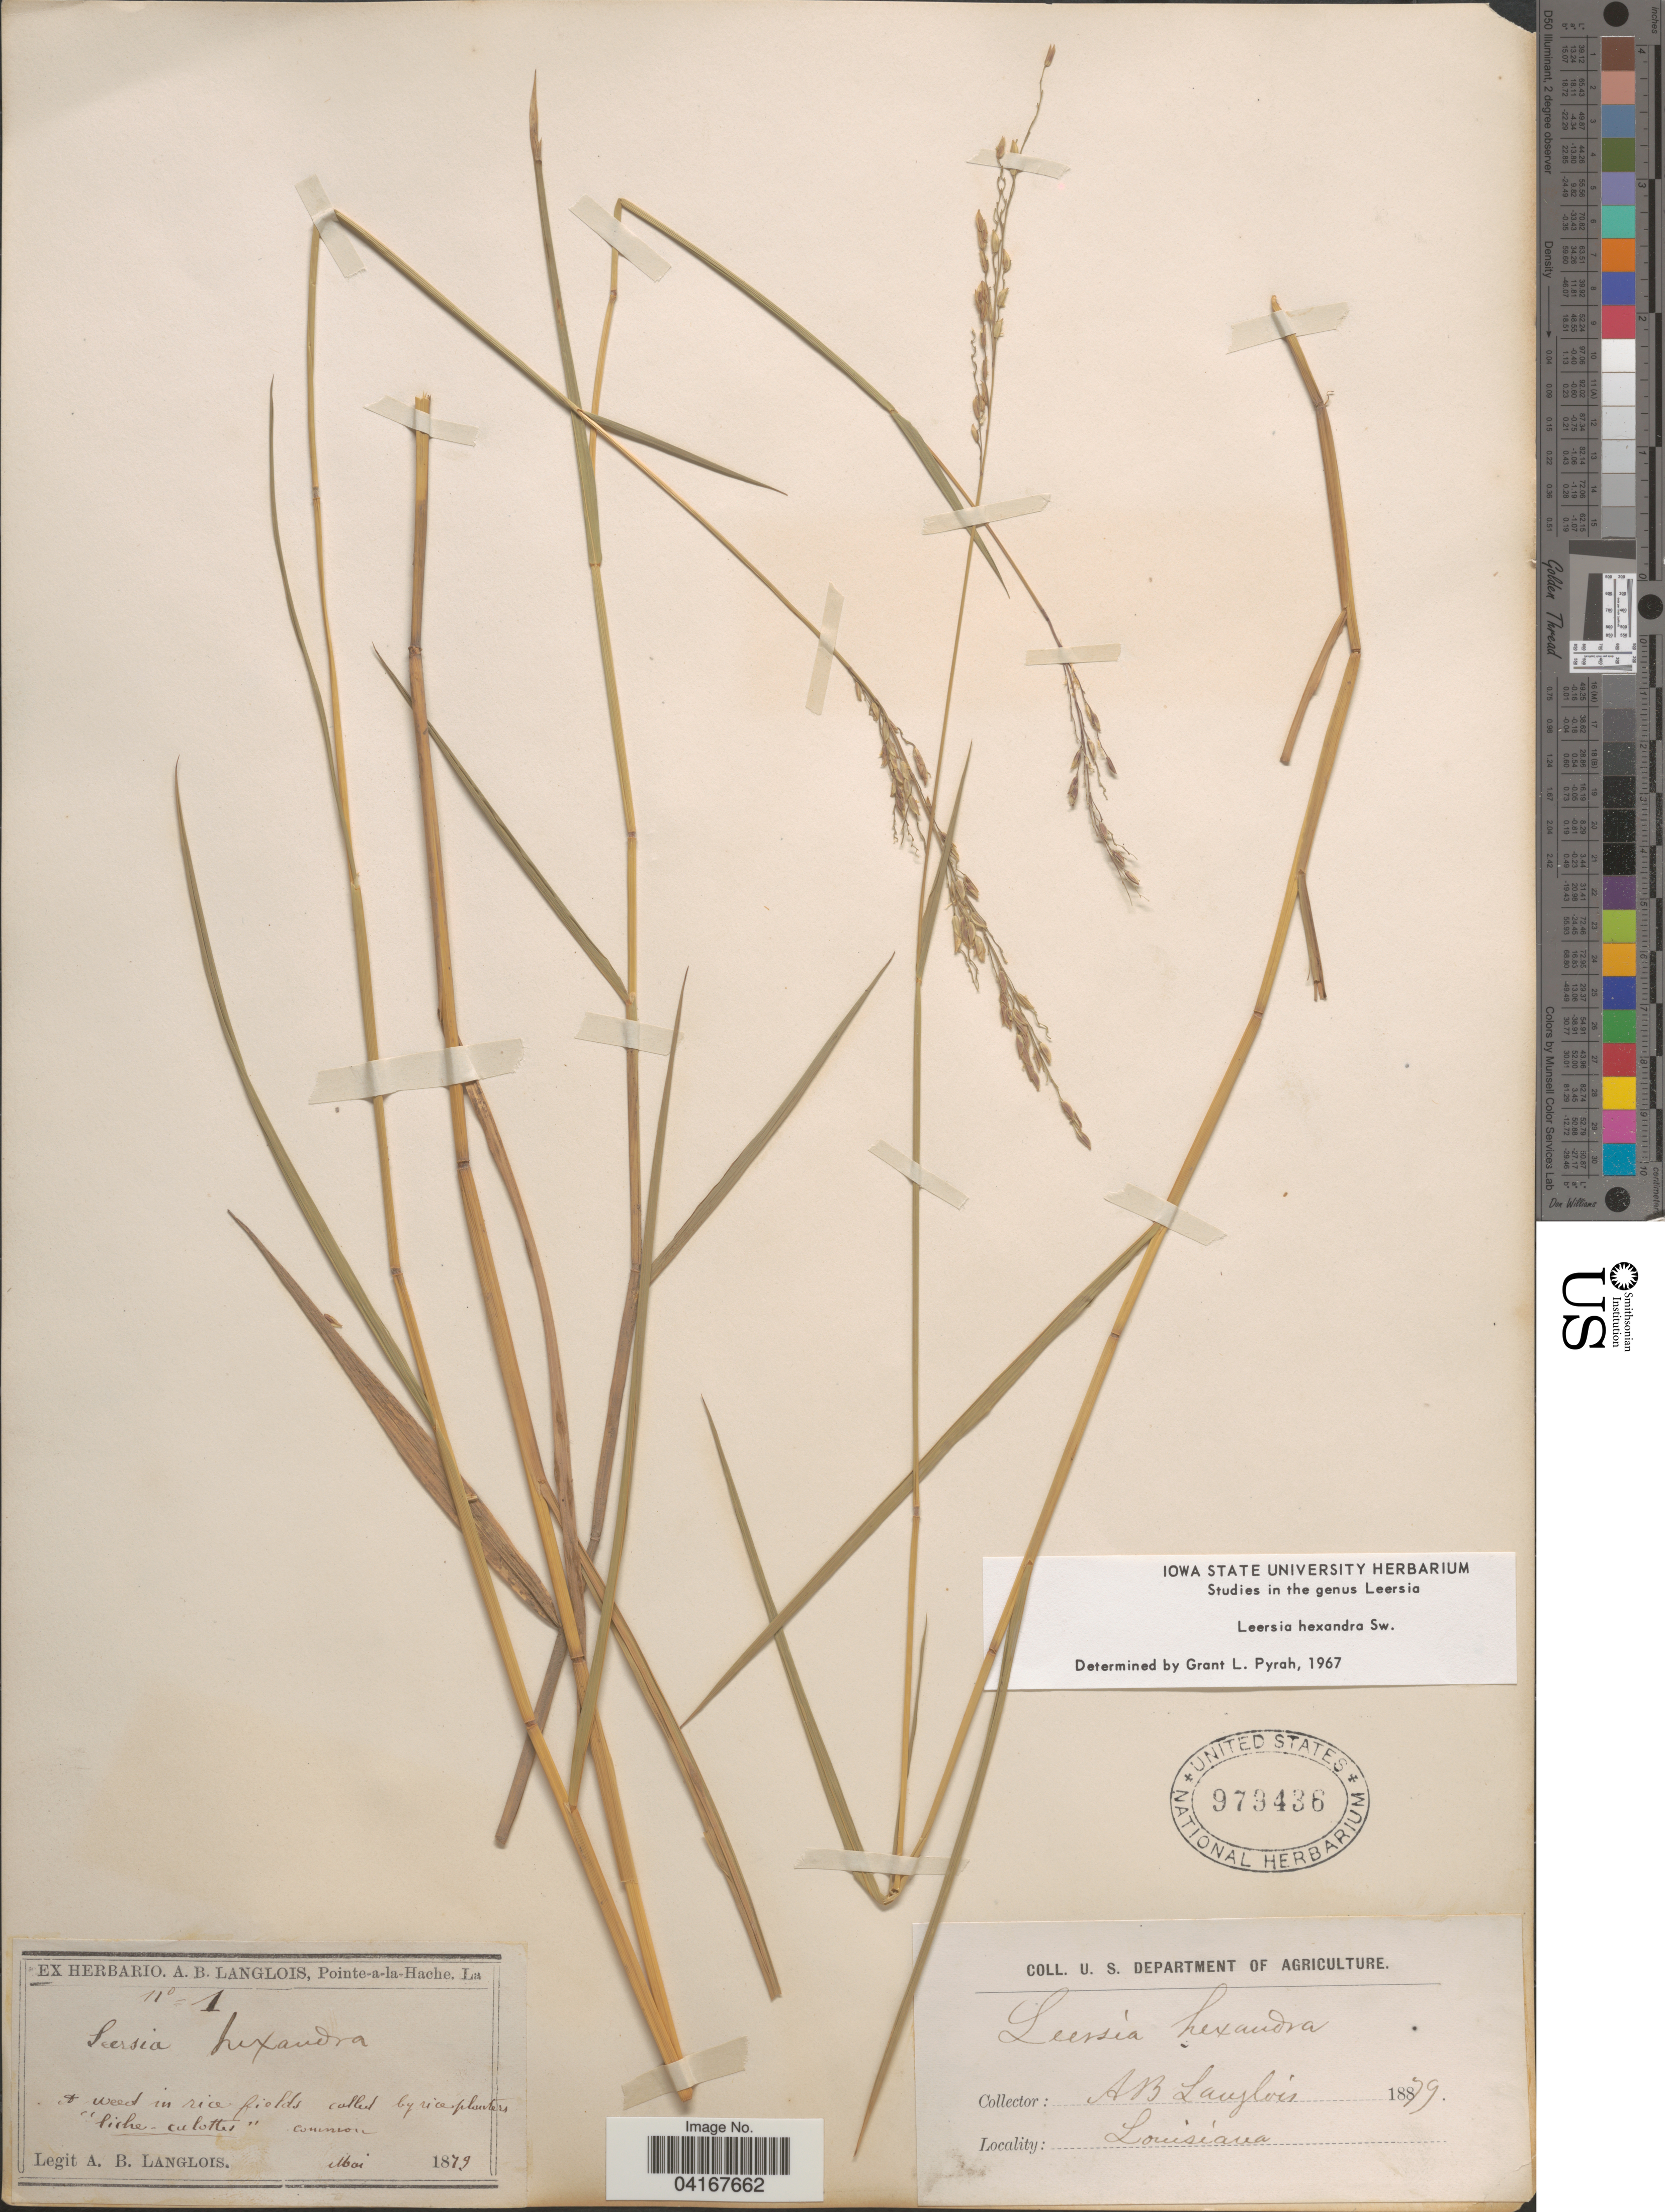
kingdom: Plantae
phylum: Tracheophyta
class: Liliopsida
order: Poales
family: Poaceae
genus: Leersia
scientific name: Leersia hexandra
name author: Sw.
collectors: A. Langlois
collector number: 4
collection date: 1879-05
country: United States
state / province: Louisiana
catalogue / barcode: US 973436